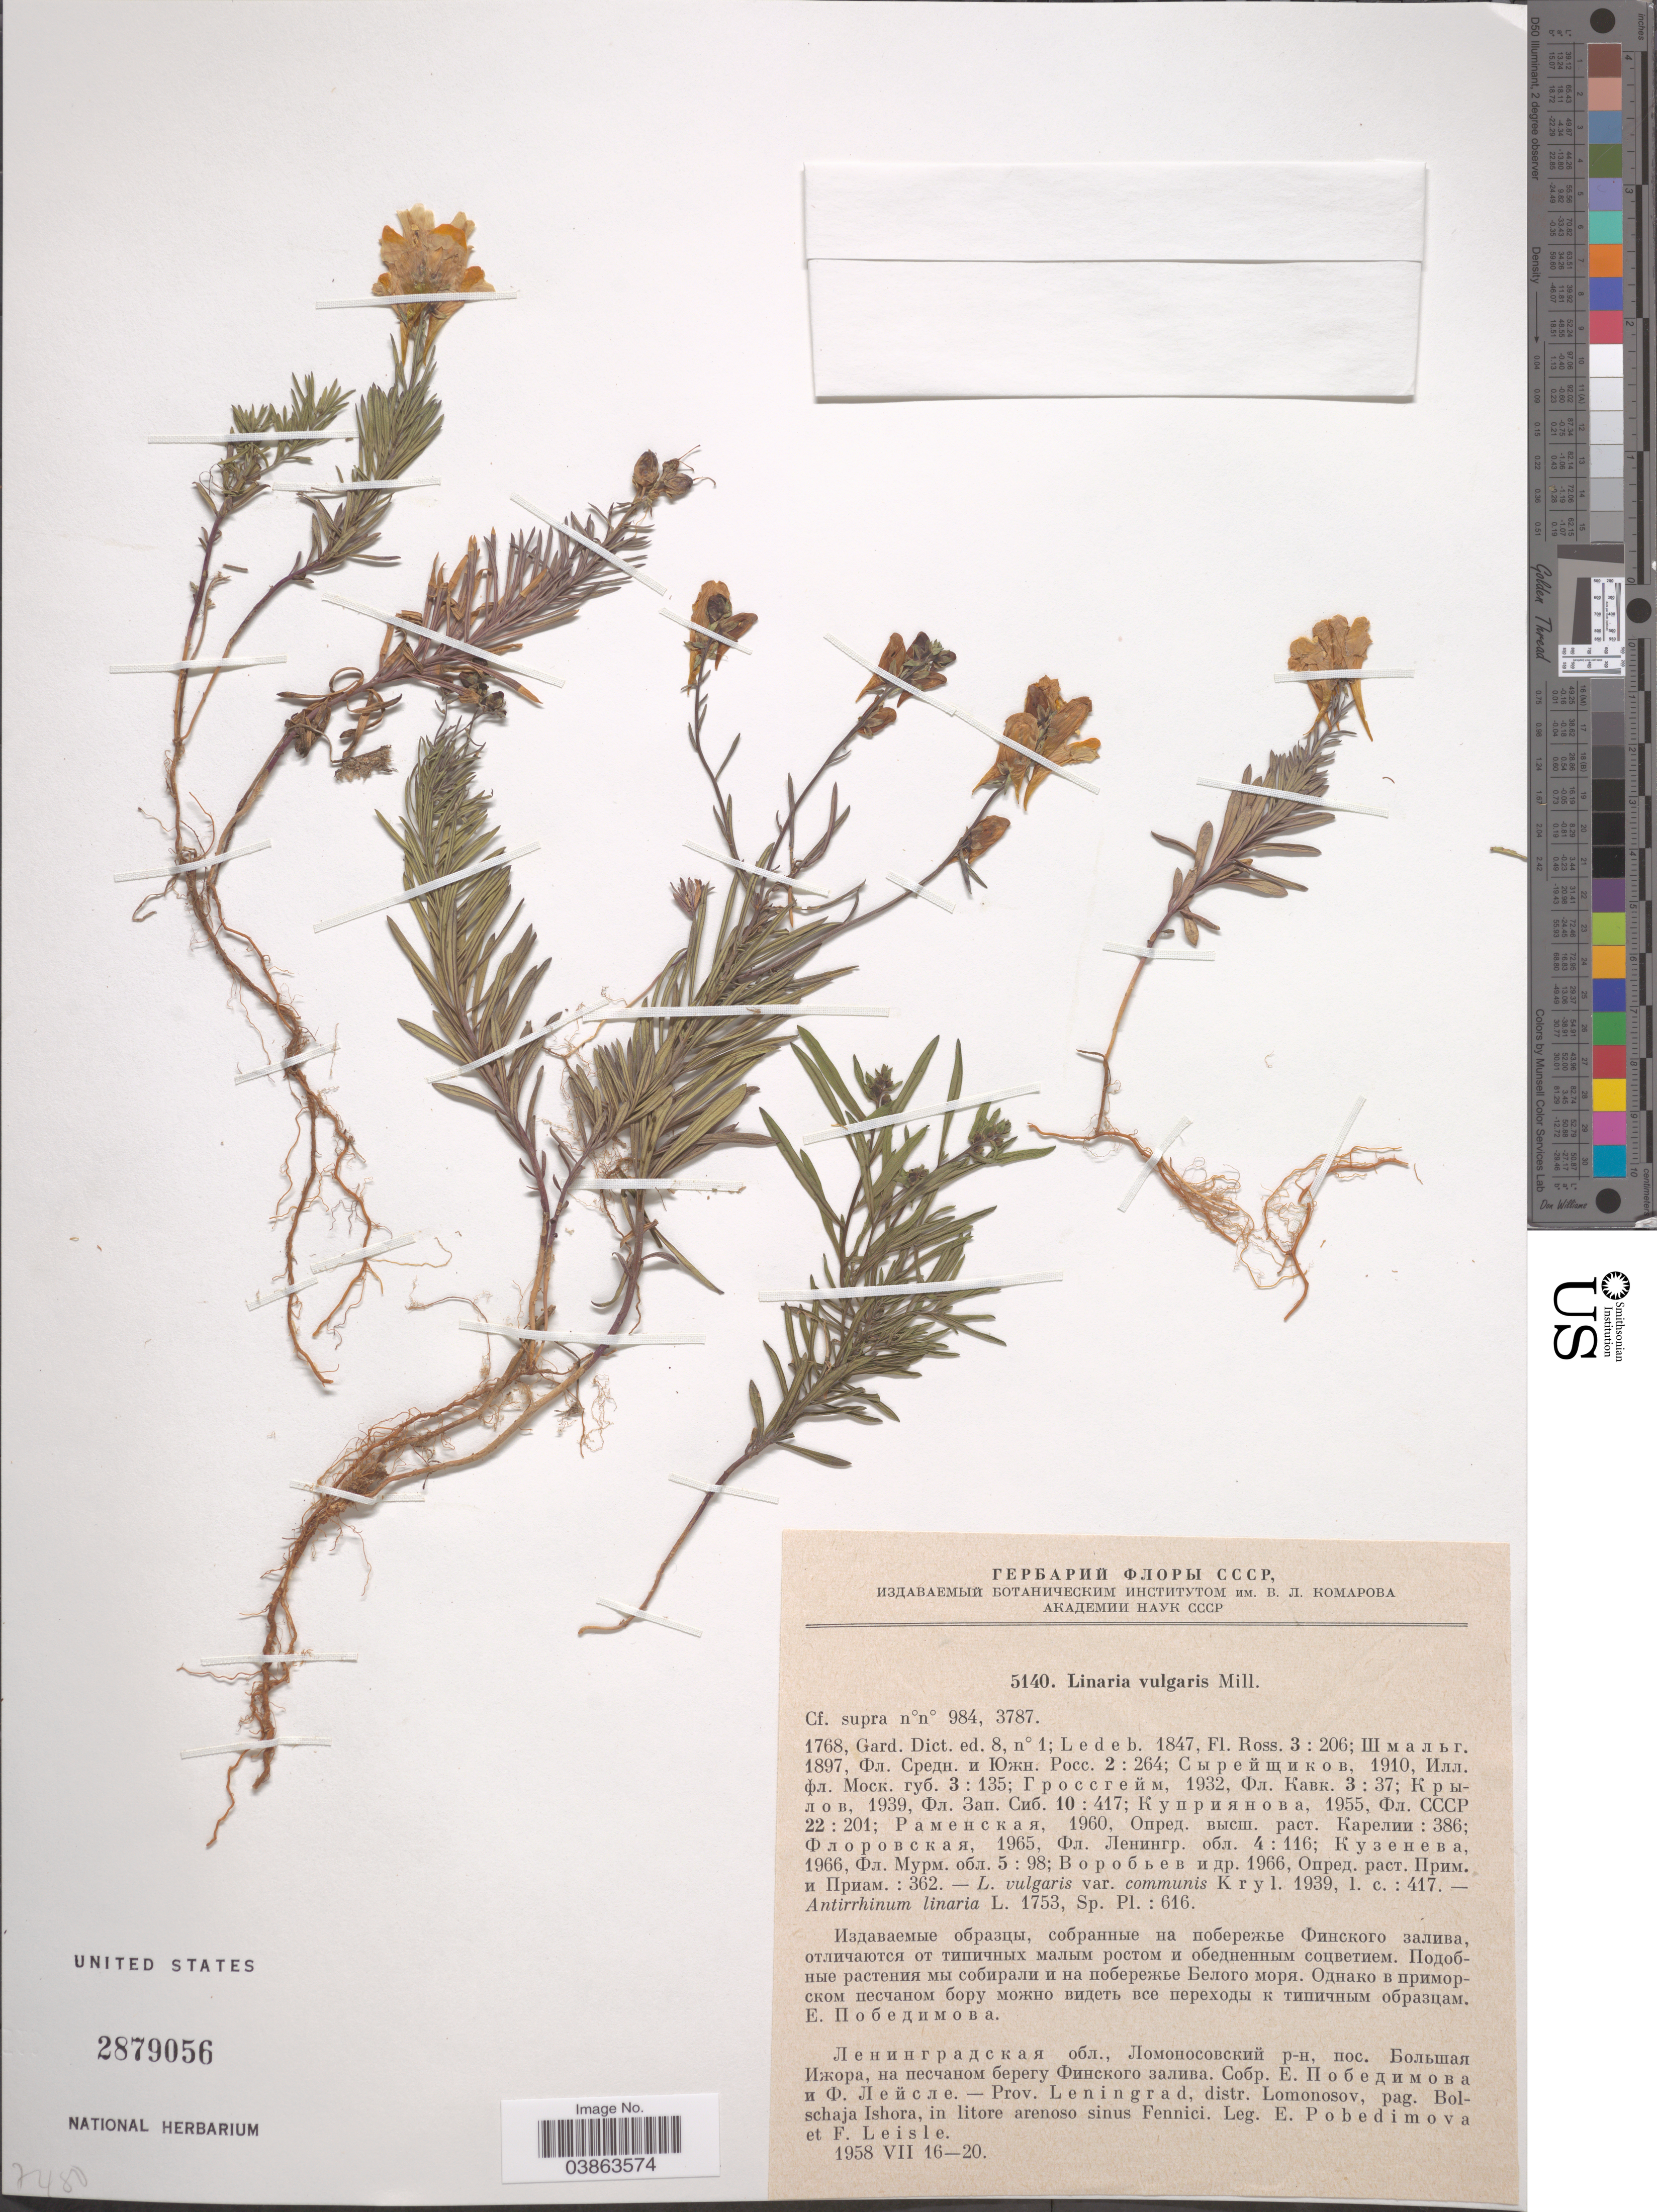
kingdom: Plantae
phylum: Tracheophyta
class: Magnoliopsida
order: Lamiales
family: Plantaginaceae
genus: Linaria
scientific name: Linaria vulgaris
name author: Mill.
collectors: E. Pobedimova & F. Leisle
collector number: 5140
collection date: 1958-07-16/1958-07-20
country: Russian Federation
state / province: Leningrad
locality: Prov. Leningrad, distr. Lomonsov, pag. Bolschaja Ishora, in litore arenoso sinus Fennici.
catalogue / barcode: US 2879056